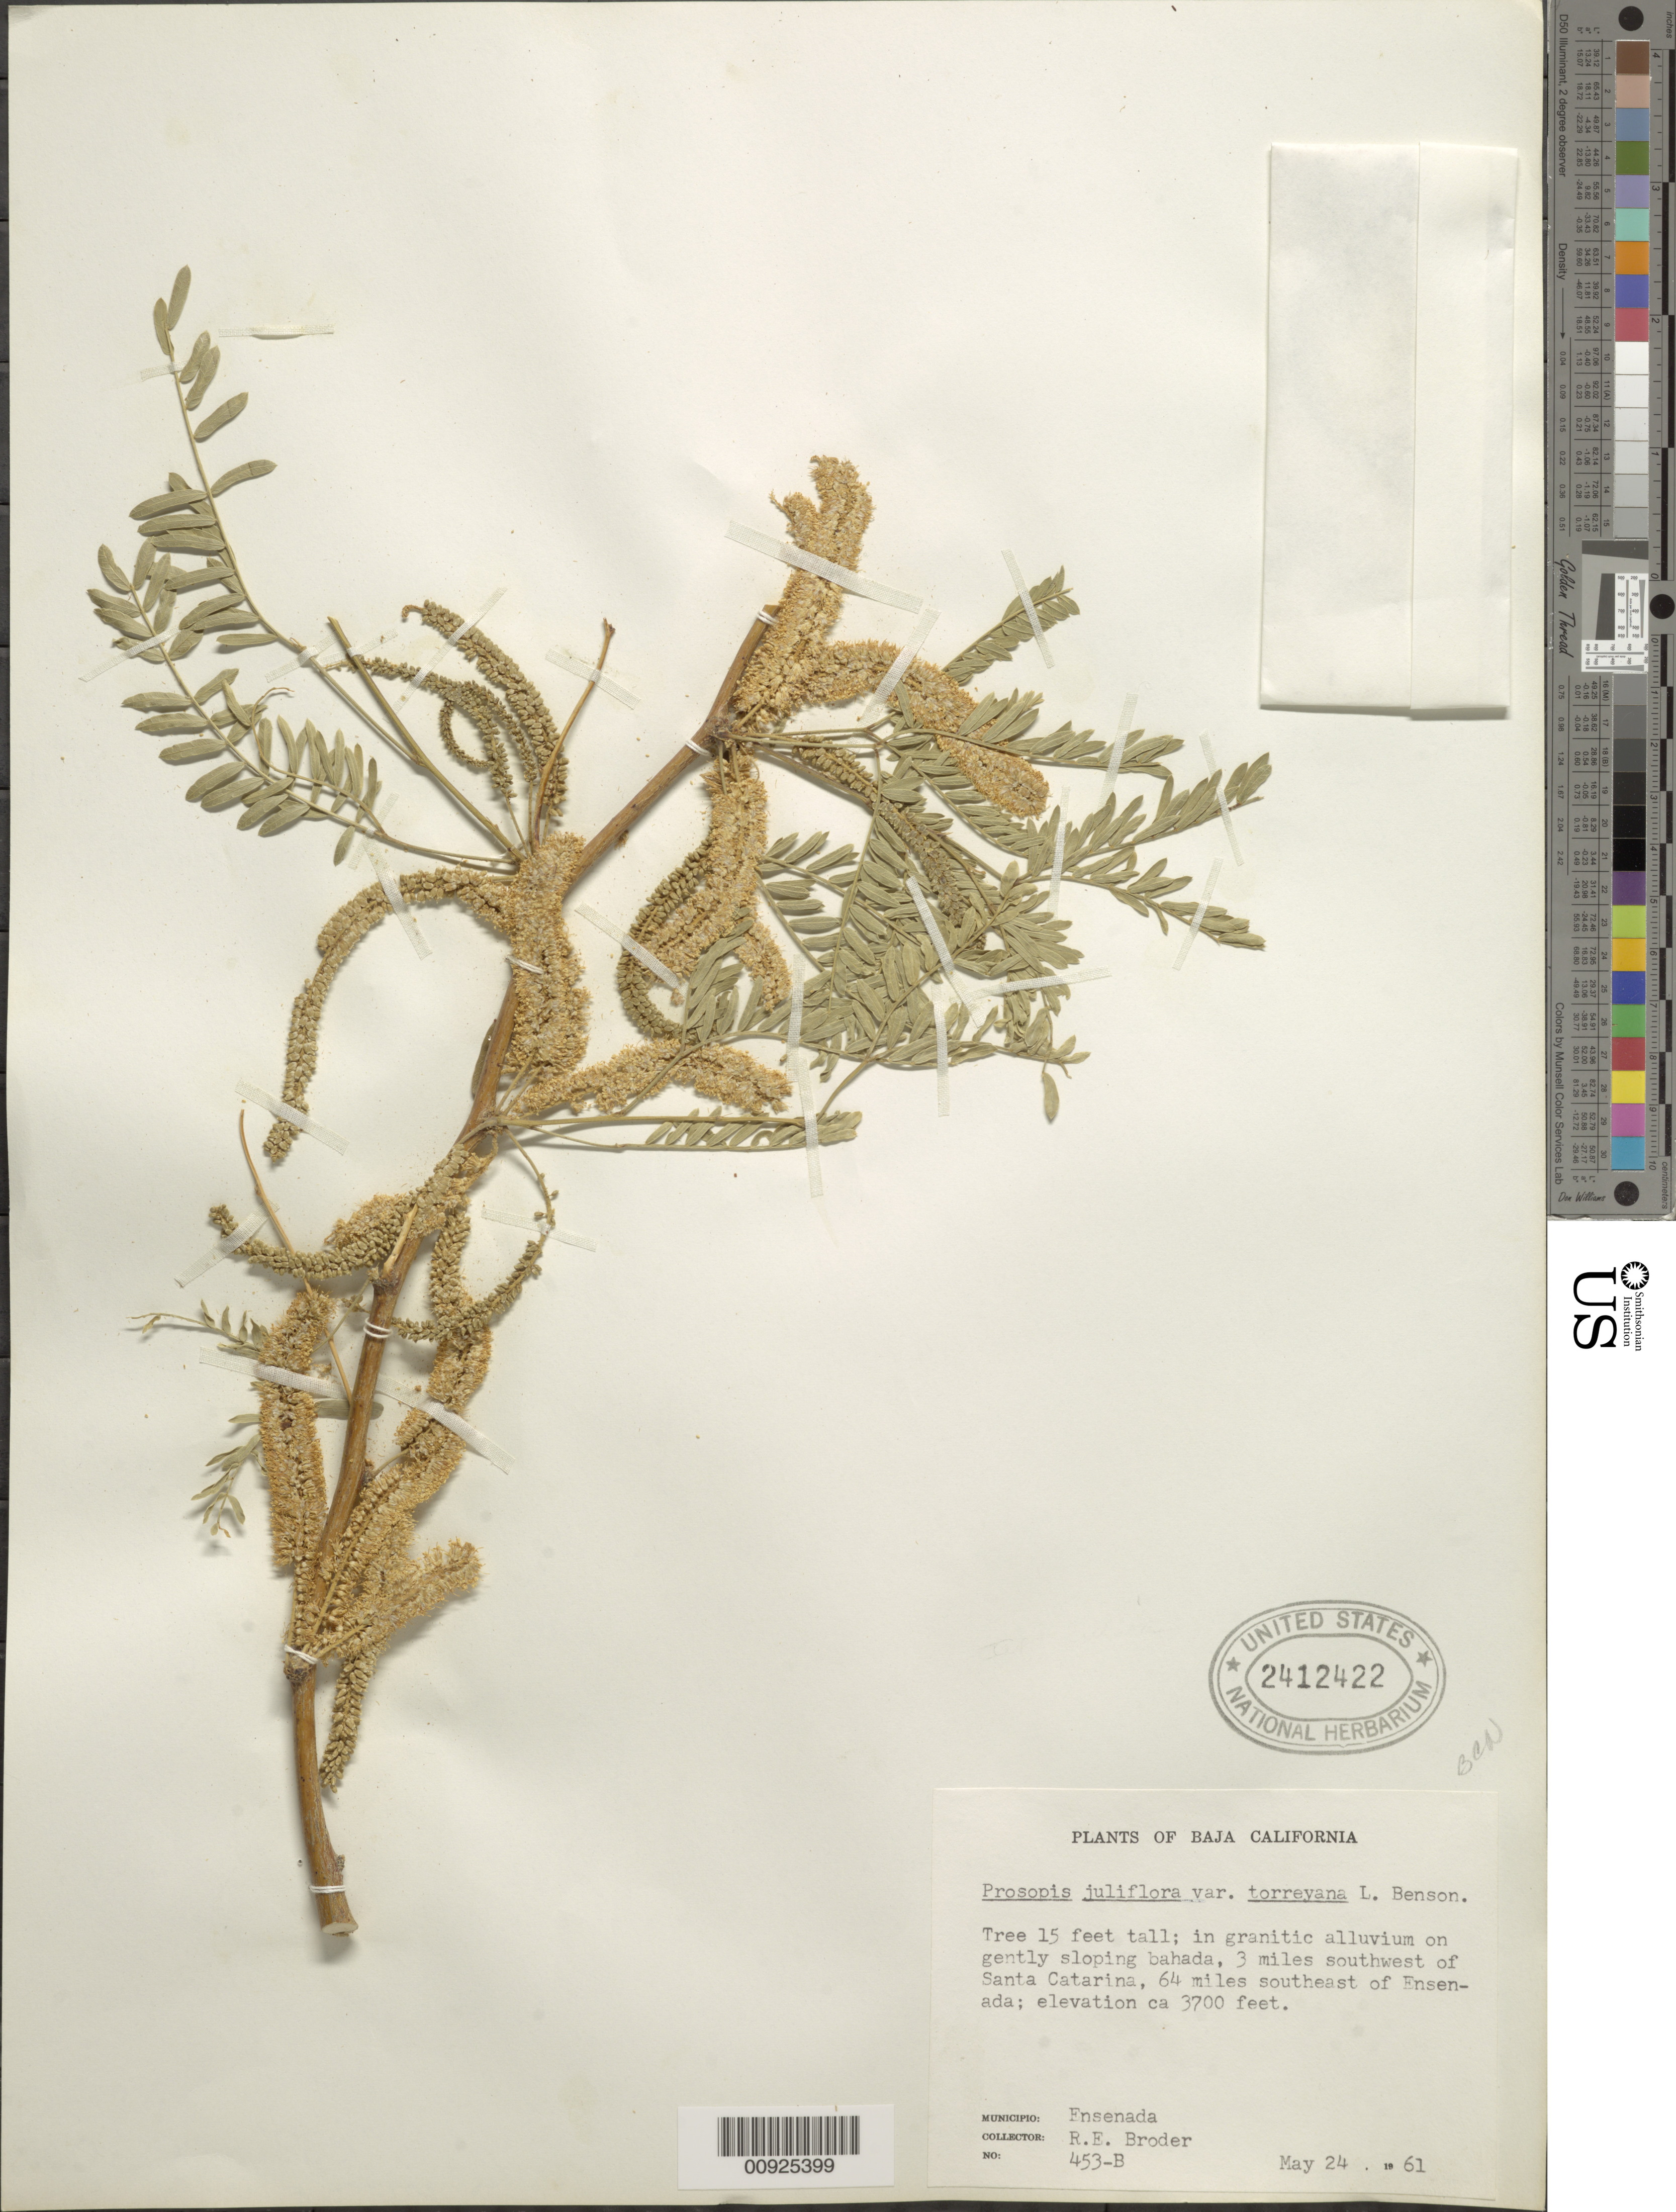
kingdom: Plantae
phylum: Tracheophyta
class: Magnoliopsida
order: Fabales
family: Fabaceae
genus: Neltuma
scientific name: Neltuma odorata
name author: (Torr. & Frém.) C. E. Hughes & G.P. Lewis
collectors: R. Broder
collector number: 453-B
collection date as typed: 24 May 1961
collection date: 1961-05-24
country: Mexico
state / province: Baja California Norte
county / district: Ensenada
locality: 3 miles southwest of Santa Catarina, 64 miles southeast of Ensenada, Baja California.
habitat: In granitic alluvium on gently sloping bajada.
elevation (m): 1128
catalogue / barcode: US 2412422